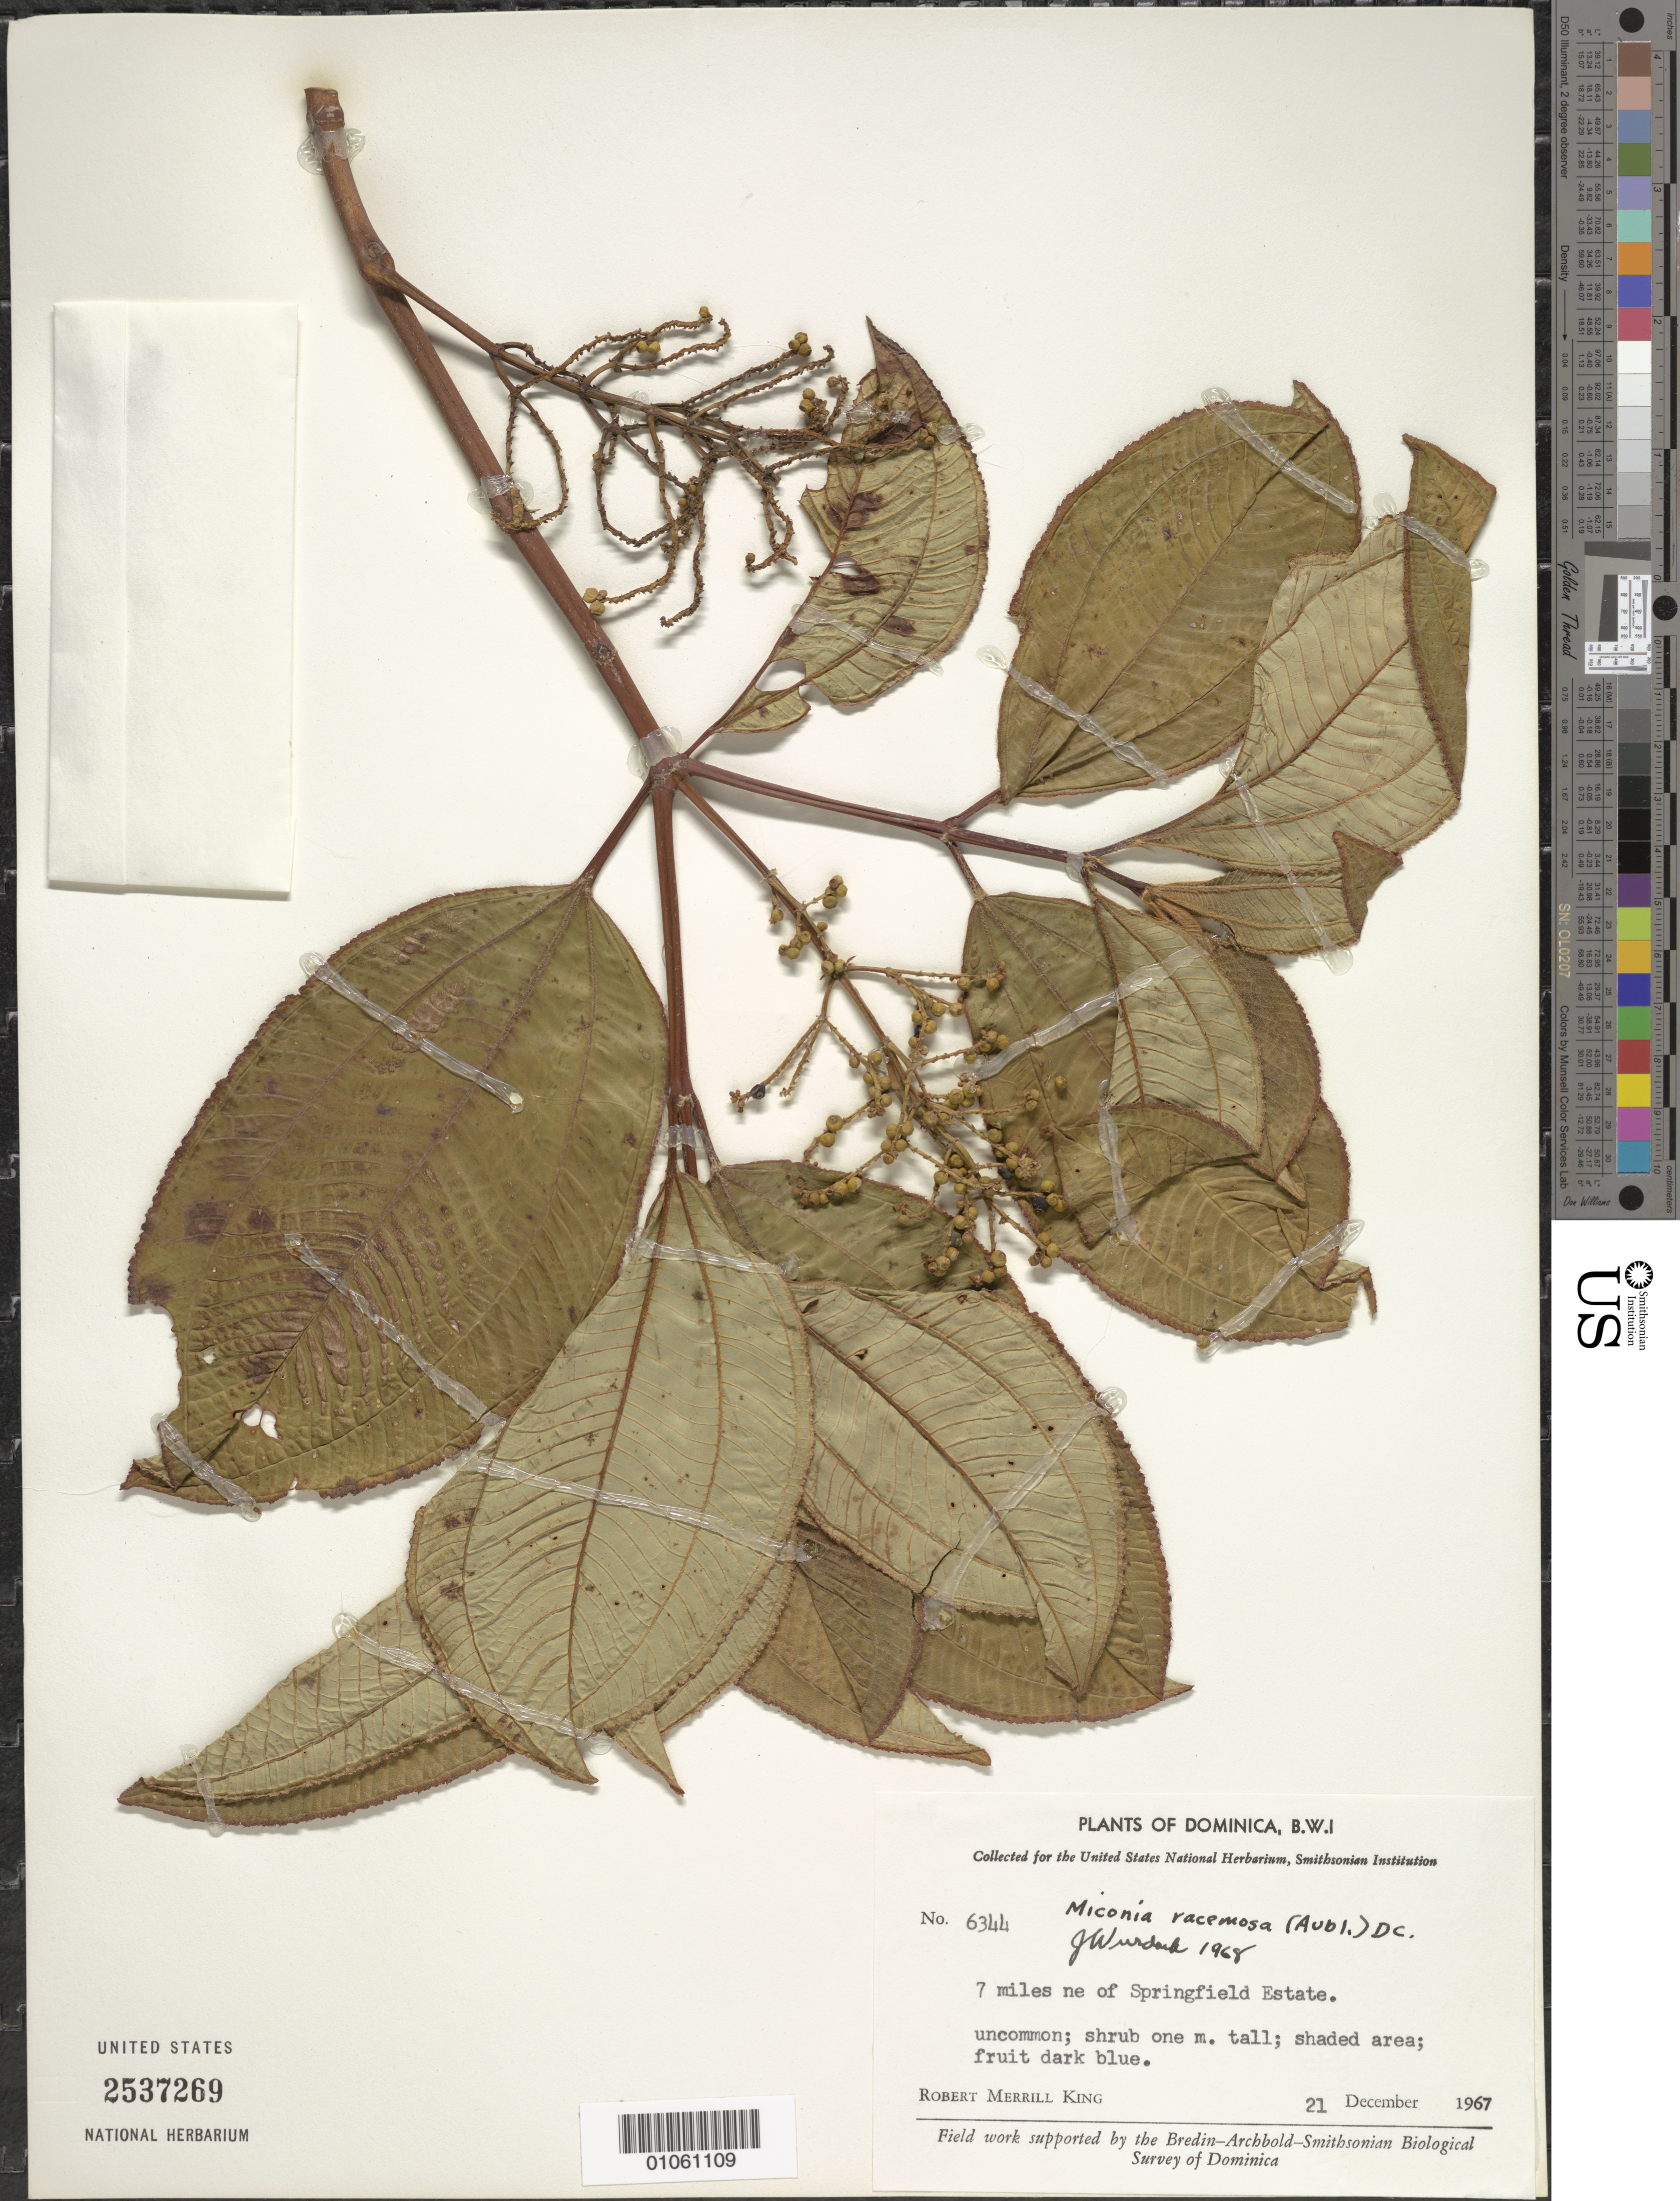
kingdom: Plantae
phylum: Tracheophyta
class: Magnoliopsida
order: Myrtales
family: Melastomataceae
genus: Miconia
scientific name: Miconia racemosa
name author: (Aubl.) DC.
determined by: Wurdack, John J., (US), US (UNITED STATES)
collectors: R. M. King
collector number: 6344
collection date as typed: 21 Dec 1967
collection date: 1967-12-21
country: Dominica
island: Dominica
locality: Springfield Estate, 7 miles NE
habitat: Shaded area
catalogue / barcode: US 2537269